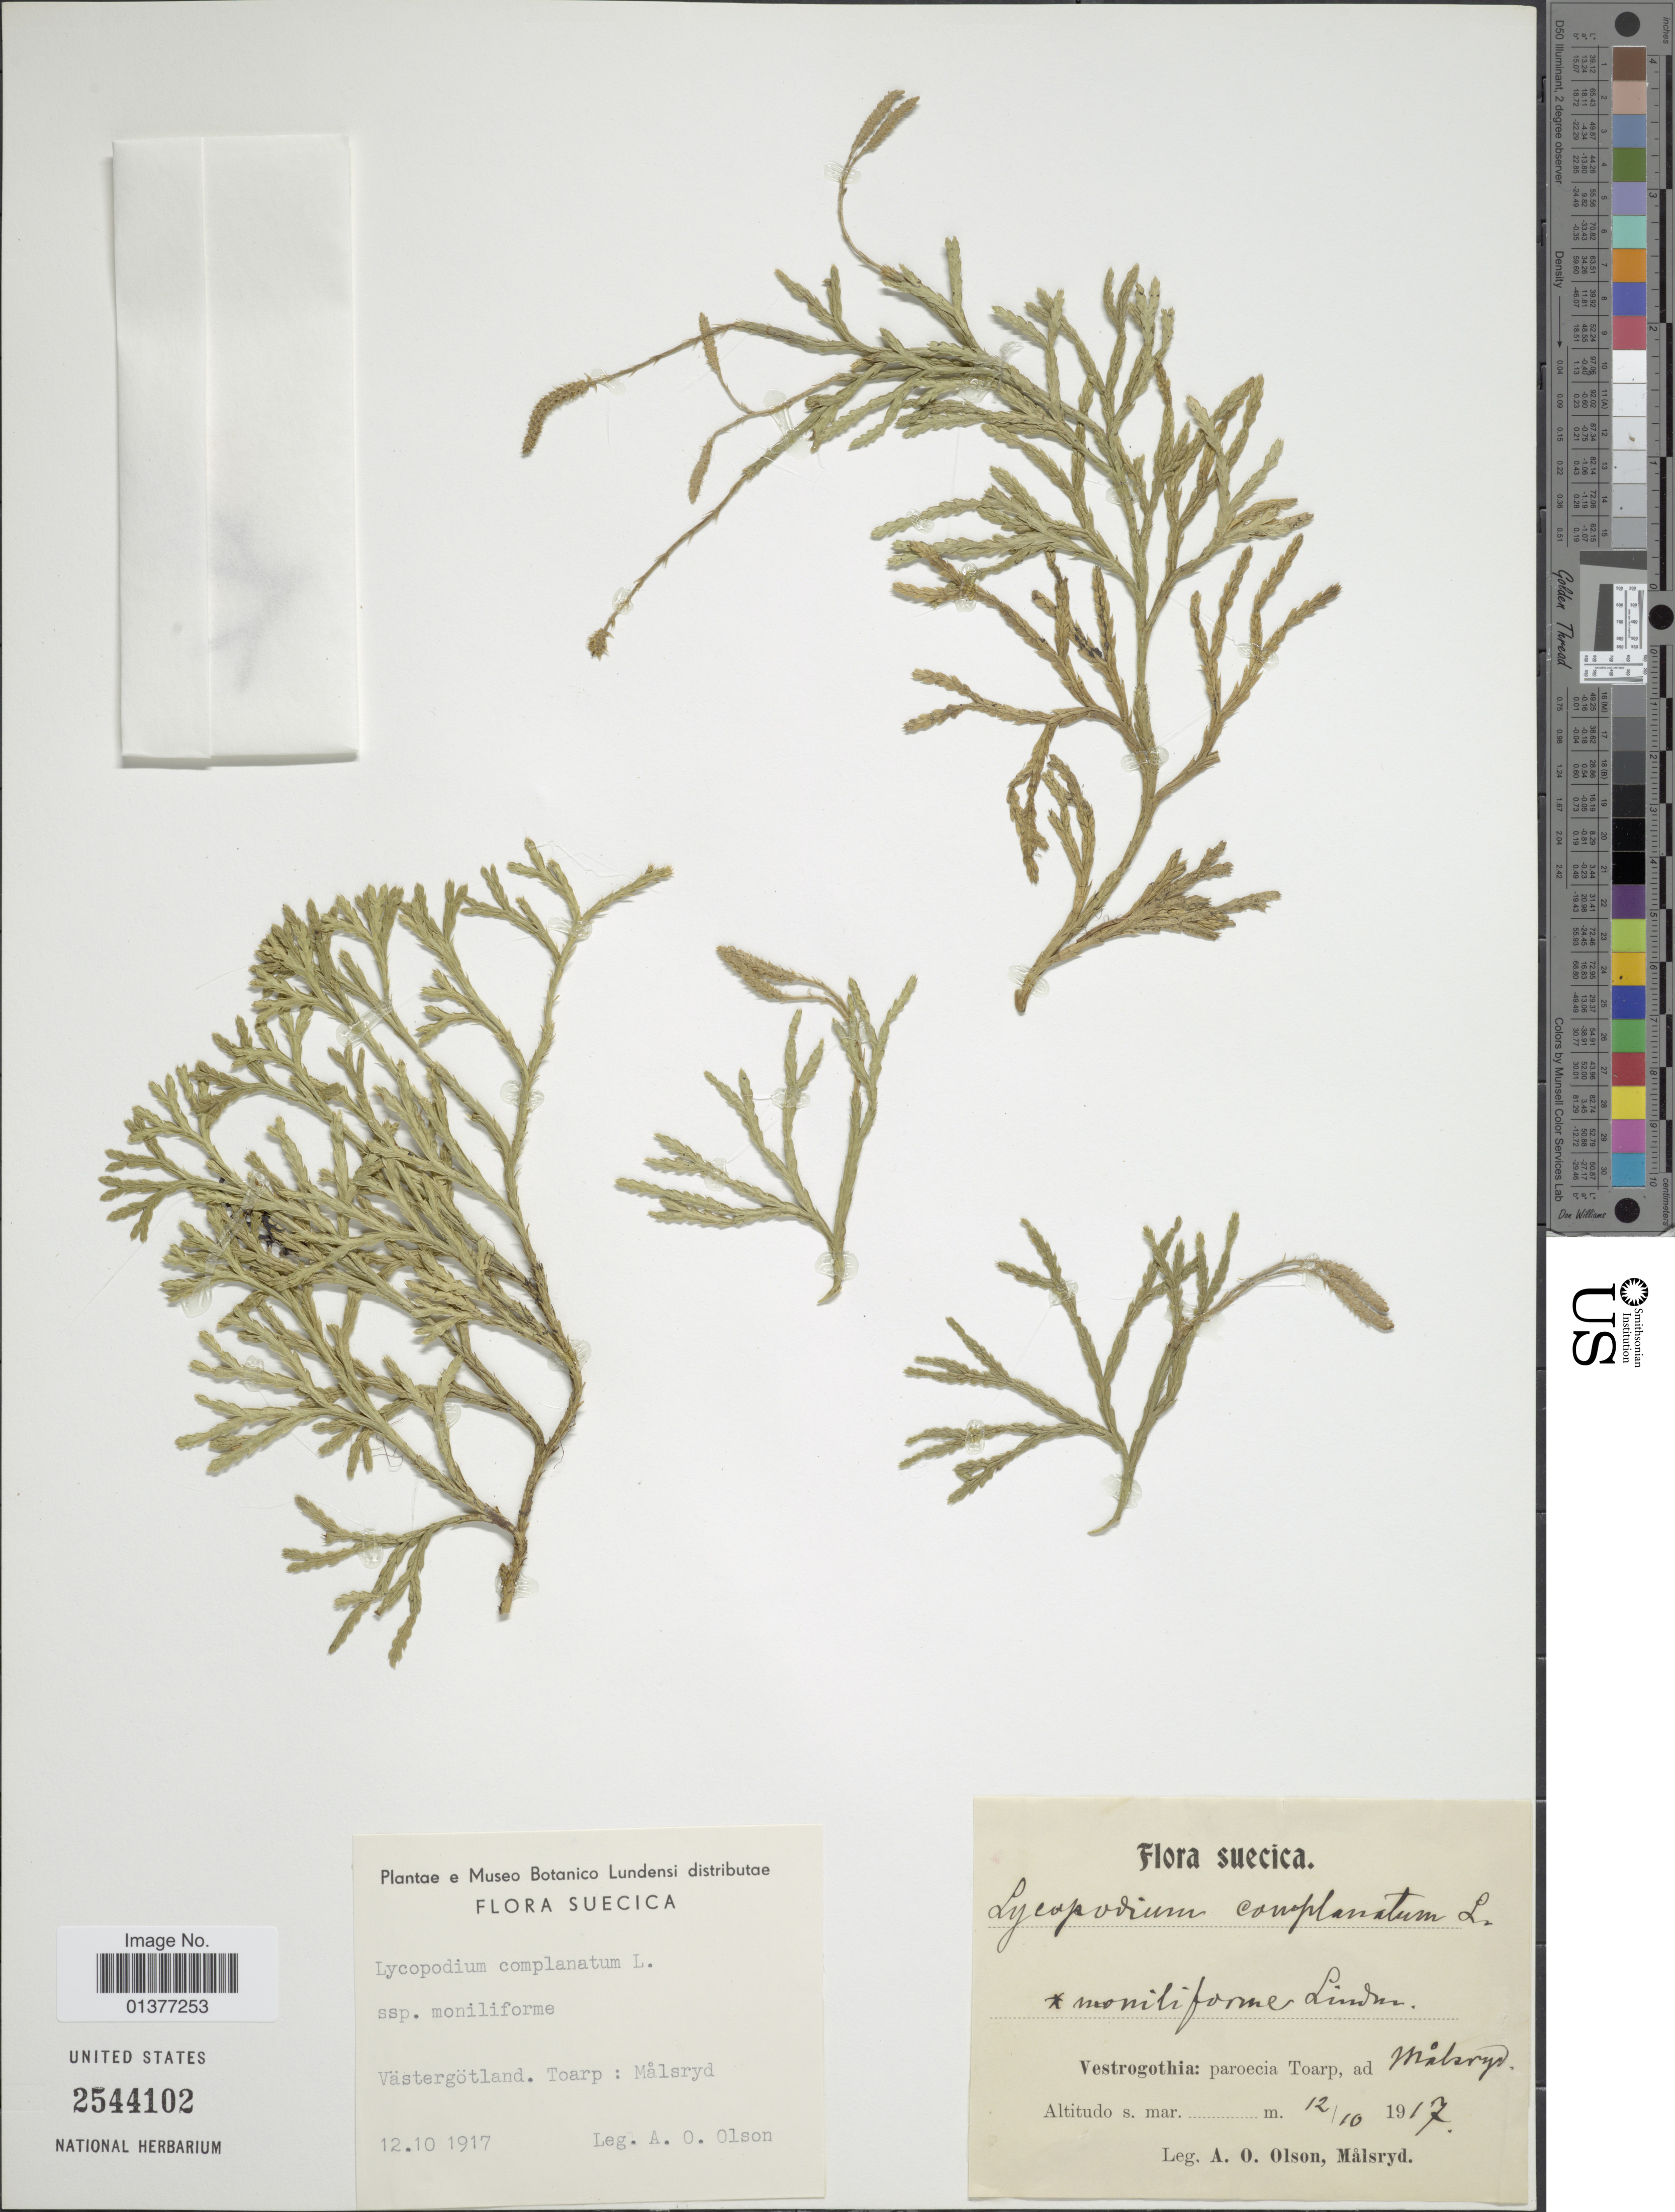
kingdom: Plantae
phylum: Tracheophyta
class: Lycopodiopsida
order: Lycopodiales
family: Lycopodiaceae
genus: Diphasiastrum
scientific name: Diphasiastrum complanatum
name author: (L.) Holub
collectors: A. Olson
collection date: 1917-10-12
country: Sweden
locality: Västergotland, Toarp: Malsryd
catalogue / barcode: US 2544102